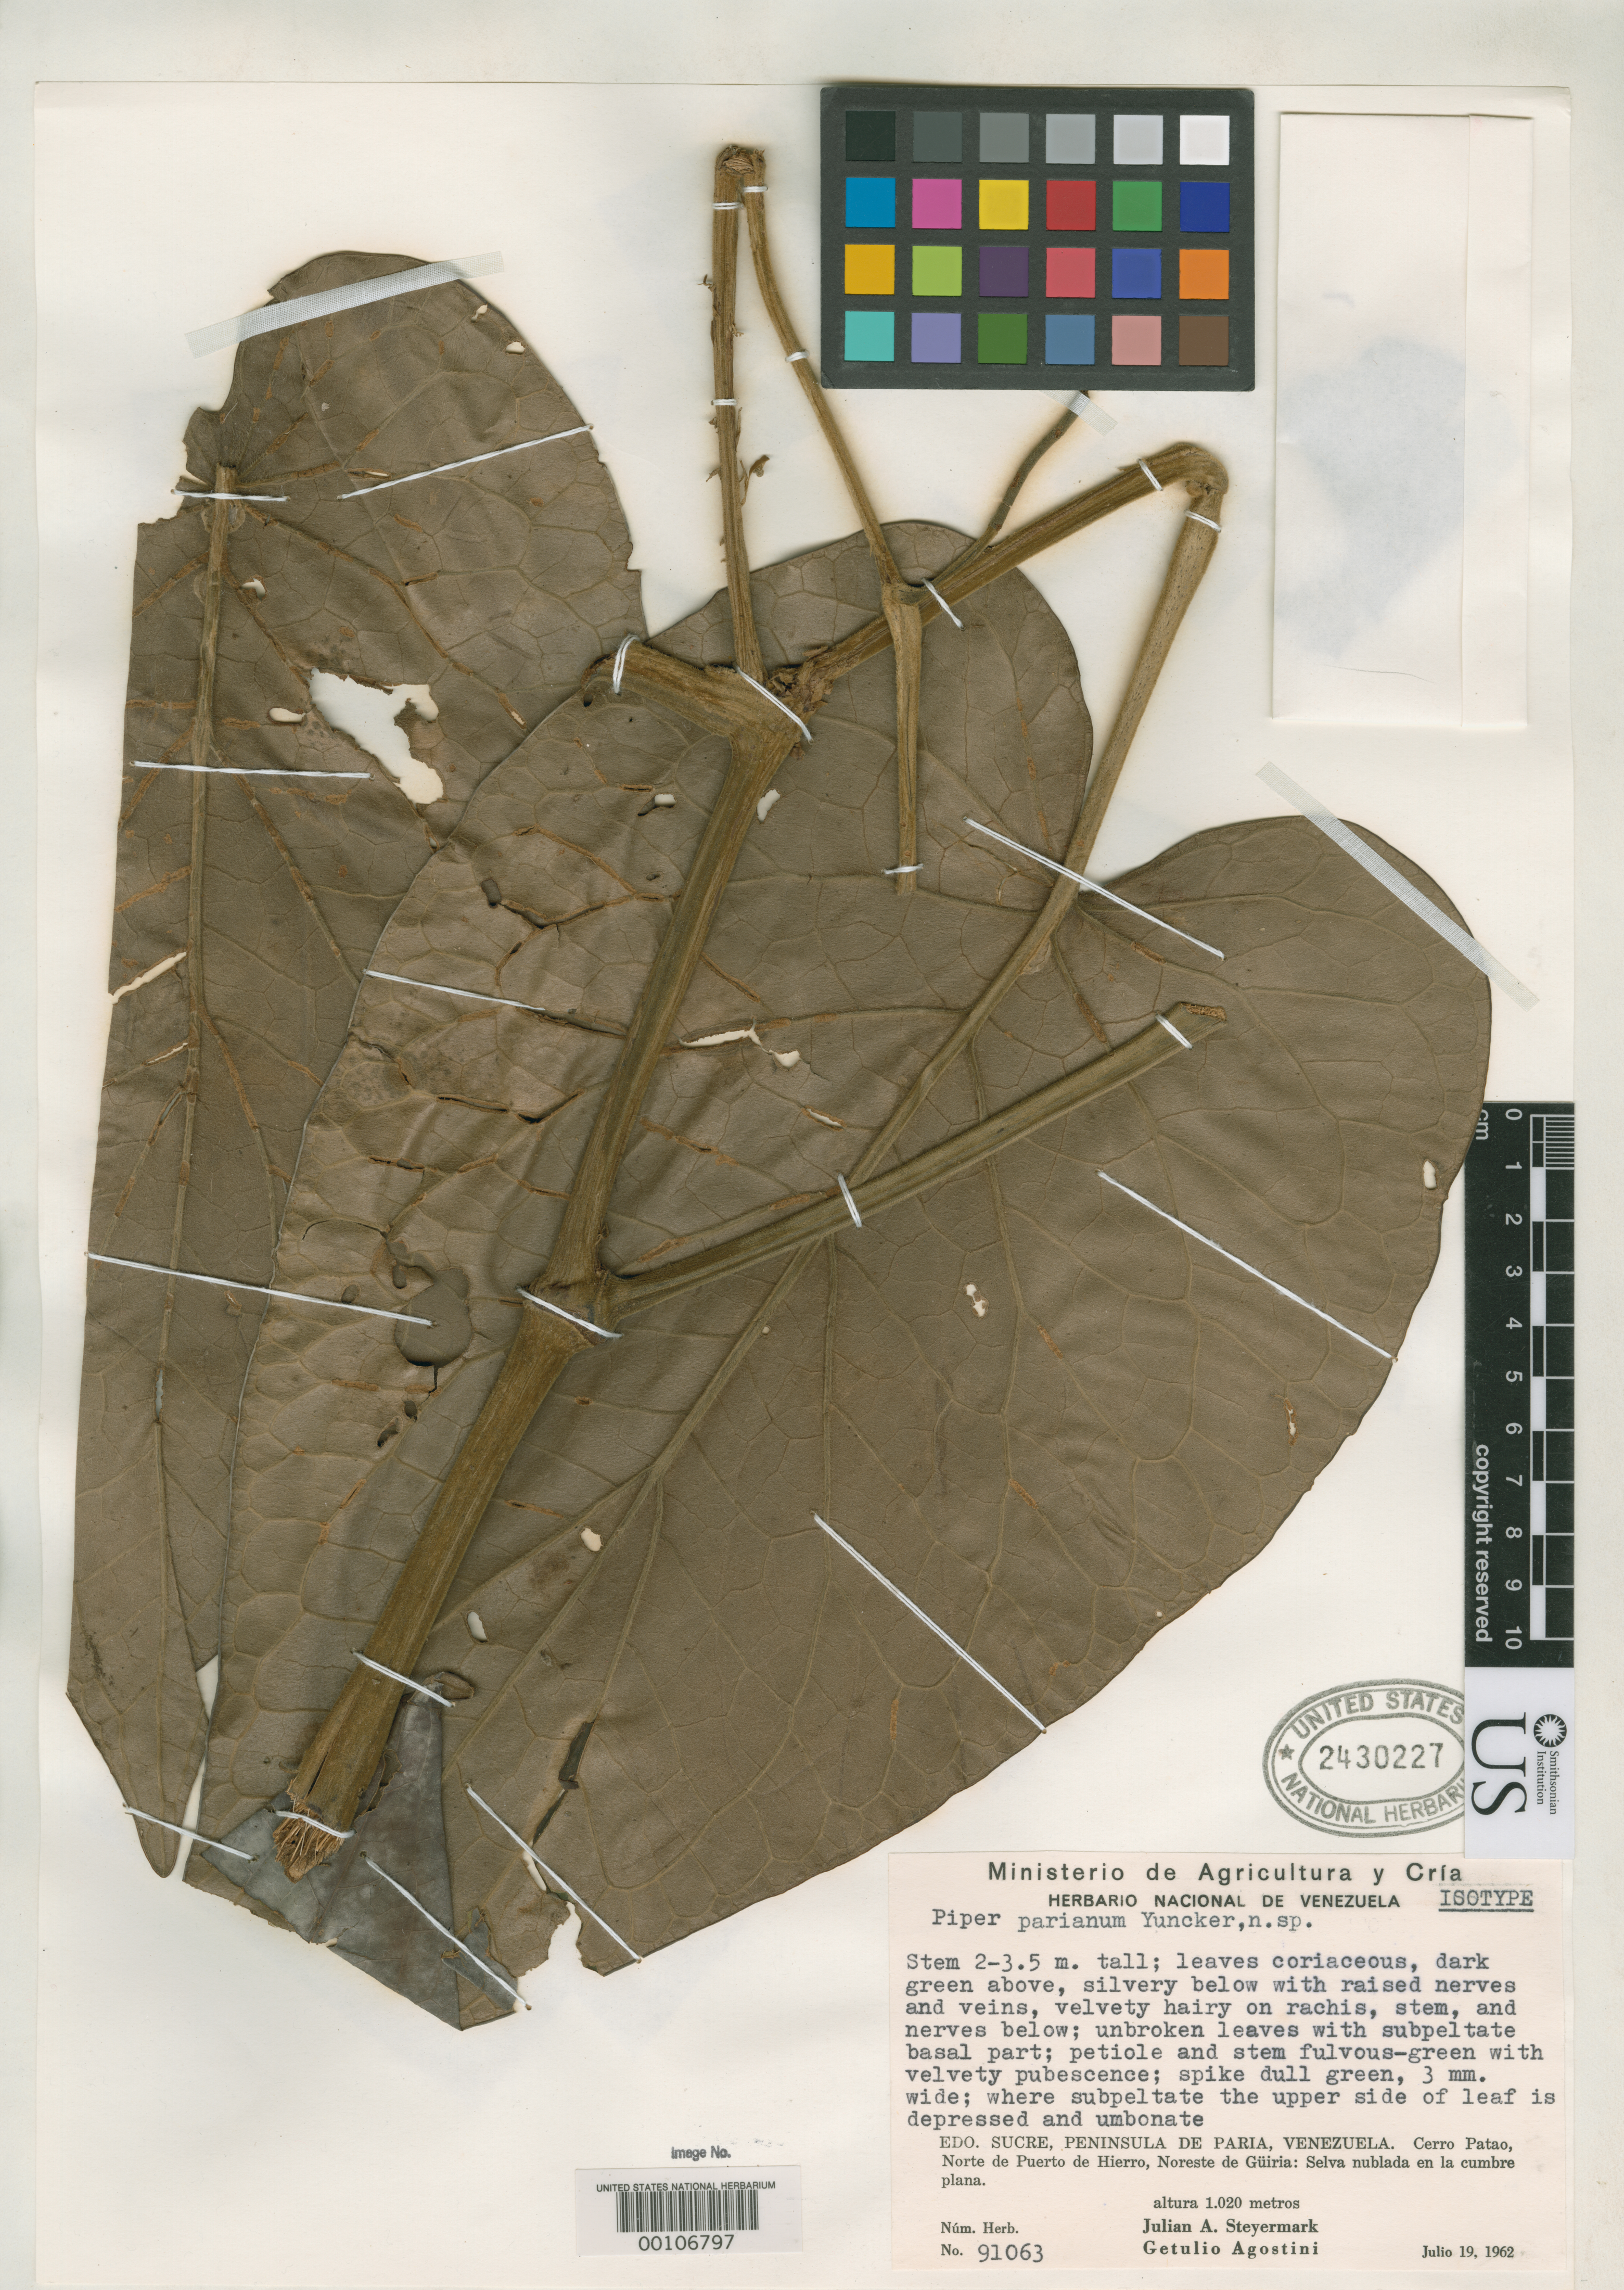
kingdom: Plantae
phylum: Tracheophyta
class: Magnoliopsida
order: Piperales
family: Piperaceae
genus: Piper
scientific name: Piper parianum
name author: Yunck.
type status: Isotype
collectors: J. Steyermark & G. Agostini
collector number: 91063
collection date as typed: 19 Jul 1962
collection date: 1962-07-19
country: Venezuela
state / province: Sucre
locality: Cerro Patao.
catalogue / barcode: US 2430227